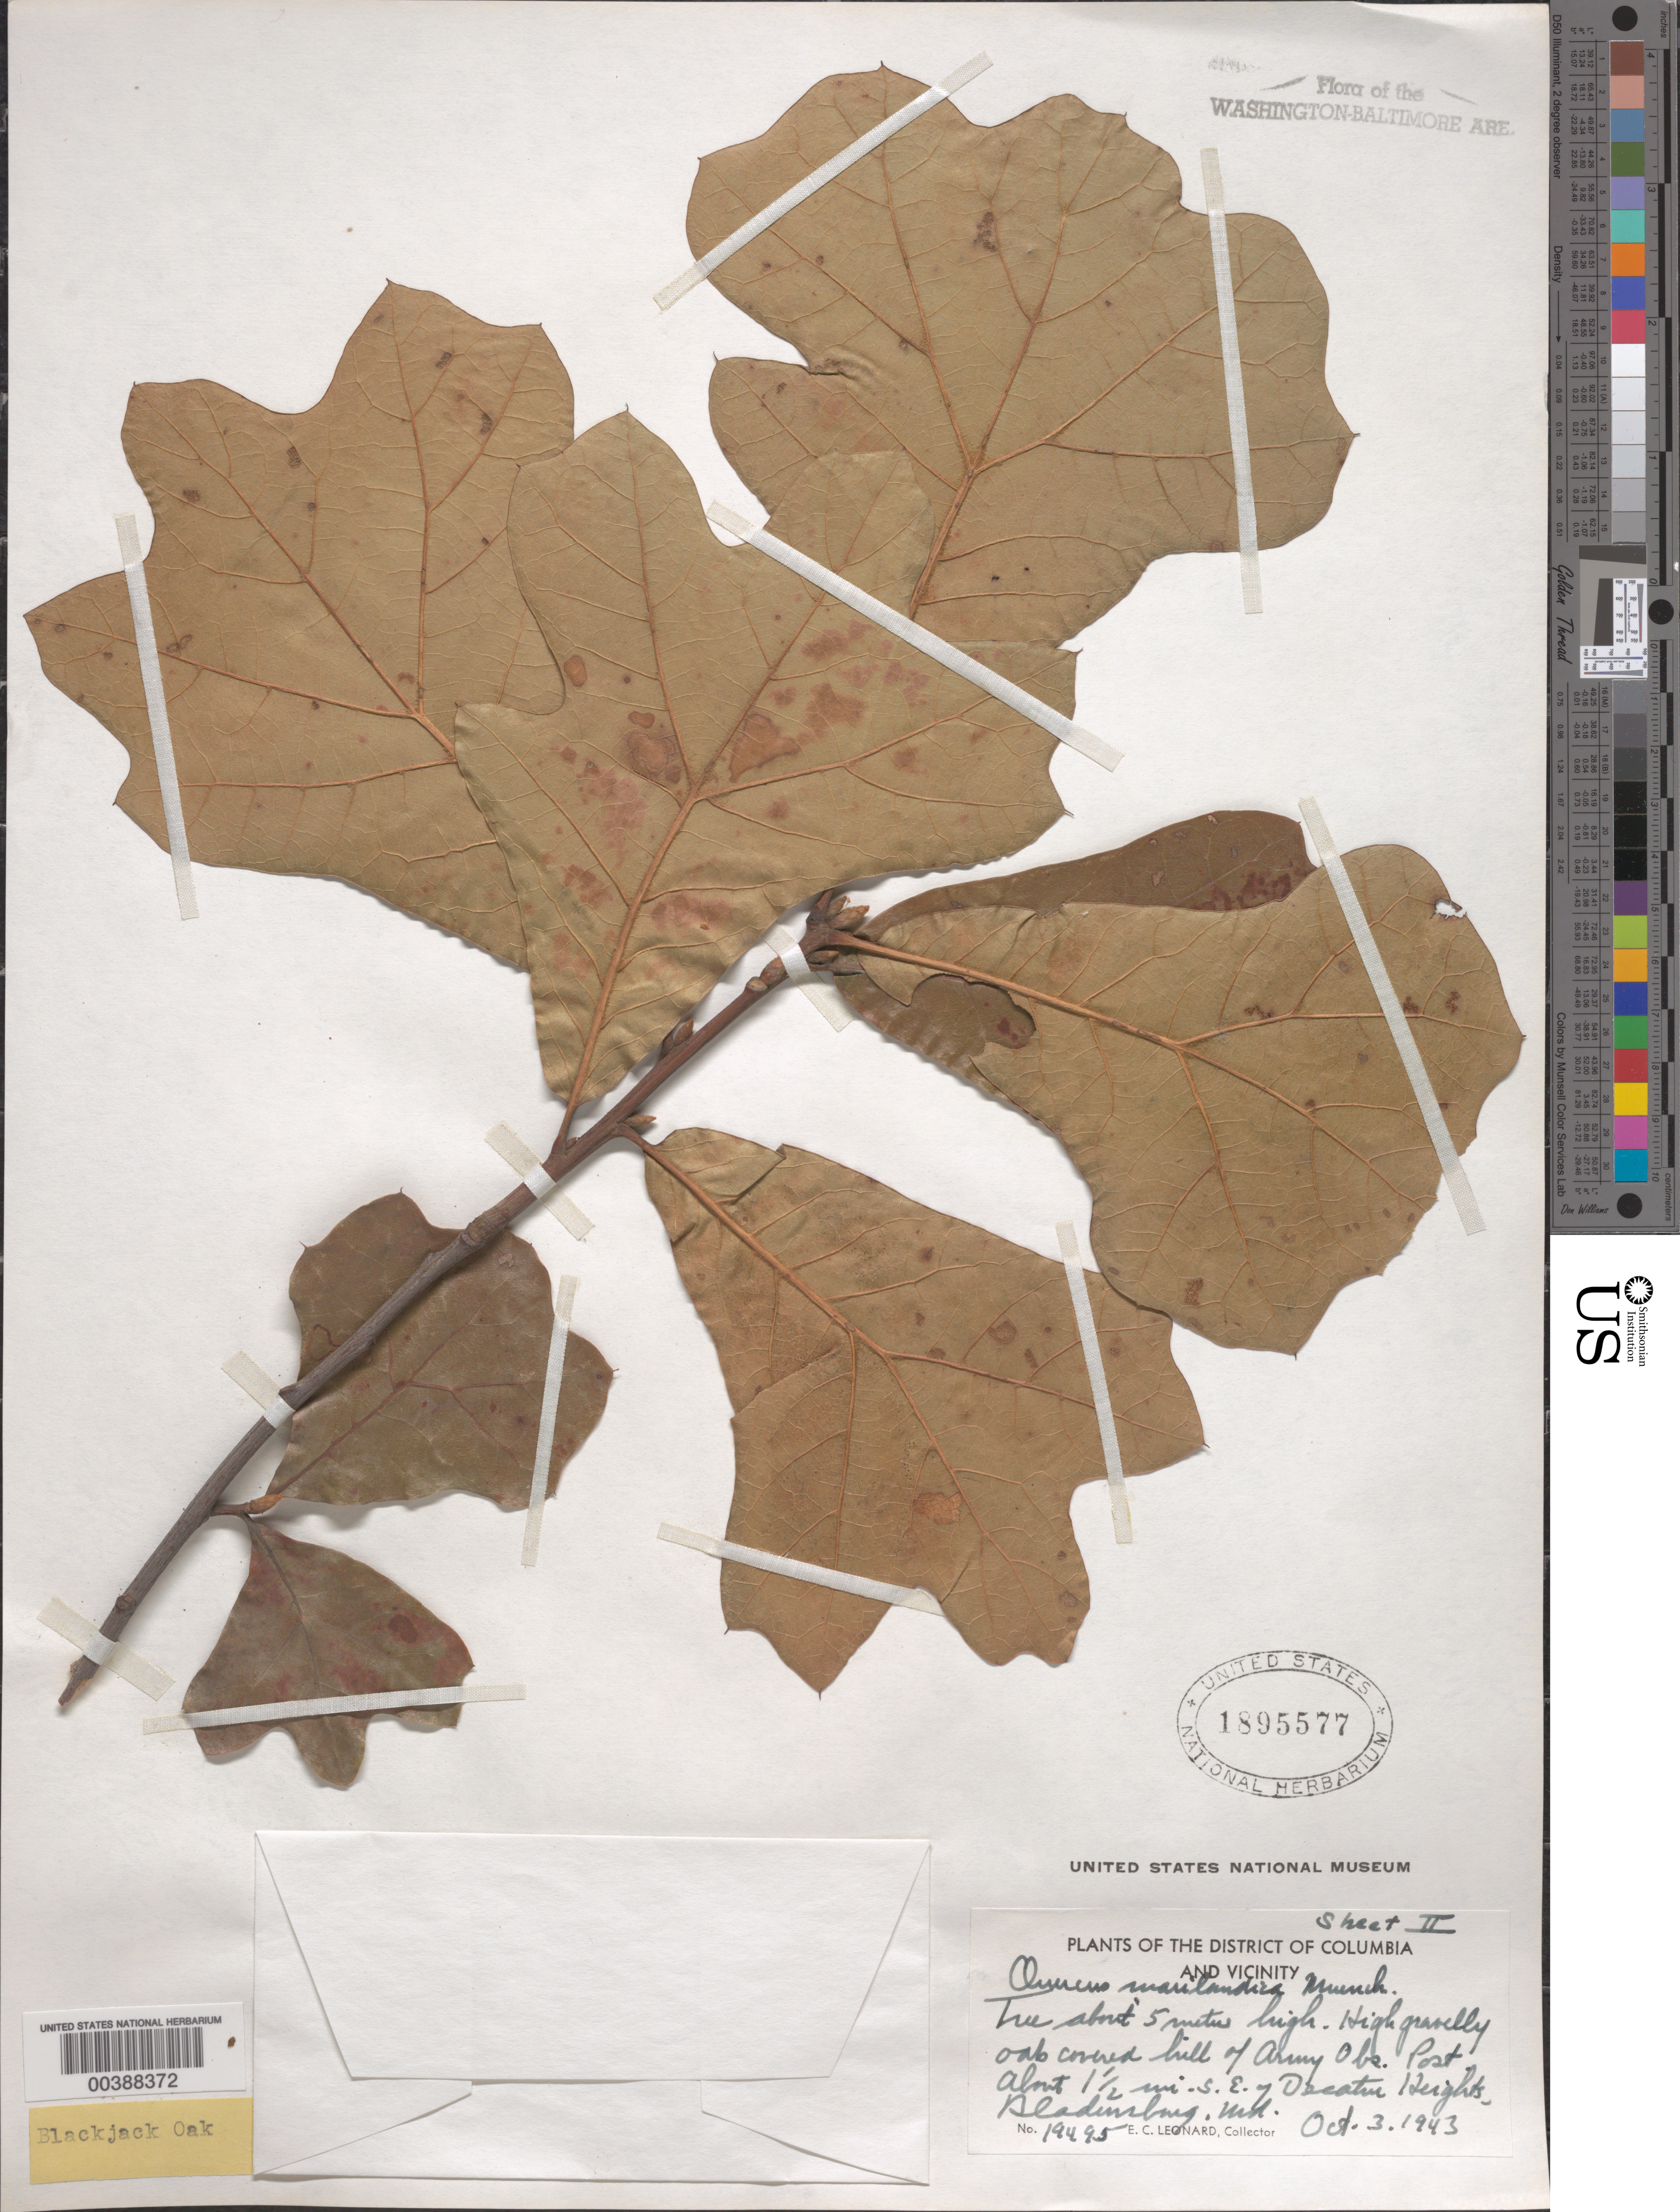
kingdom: Plantae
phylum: Tracheophyta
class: Magnoliopsida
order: Fagales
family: Fagaceae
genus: Quercus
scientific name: Quercus marilandica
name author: (L.) Münchh.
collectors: E. C. Leonard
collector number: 19495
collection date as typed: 03 Oct 1943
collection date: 1943-10-03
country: United States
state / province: Maryland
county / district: Prince George's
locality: Southeast of Decatur Heights, Bladensburg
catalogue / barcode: US 1895577